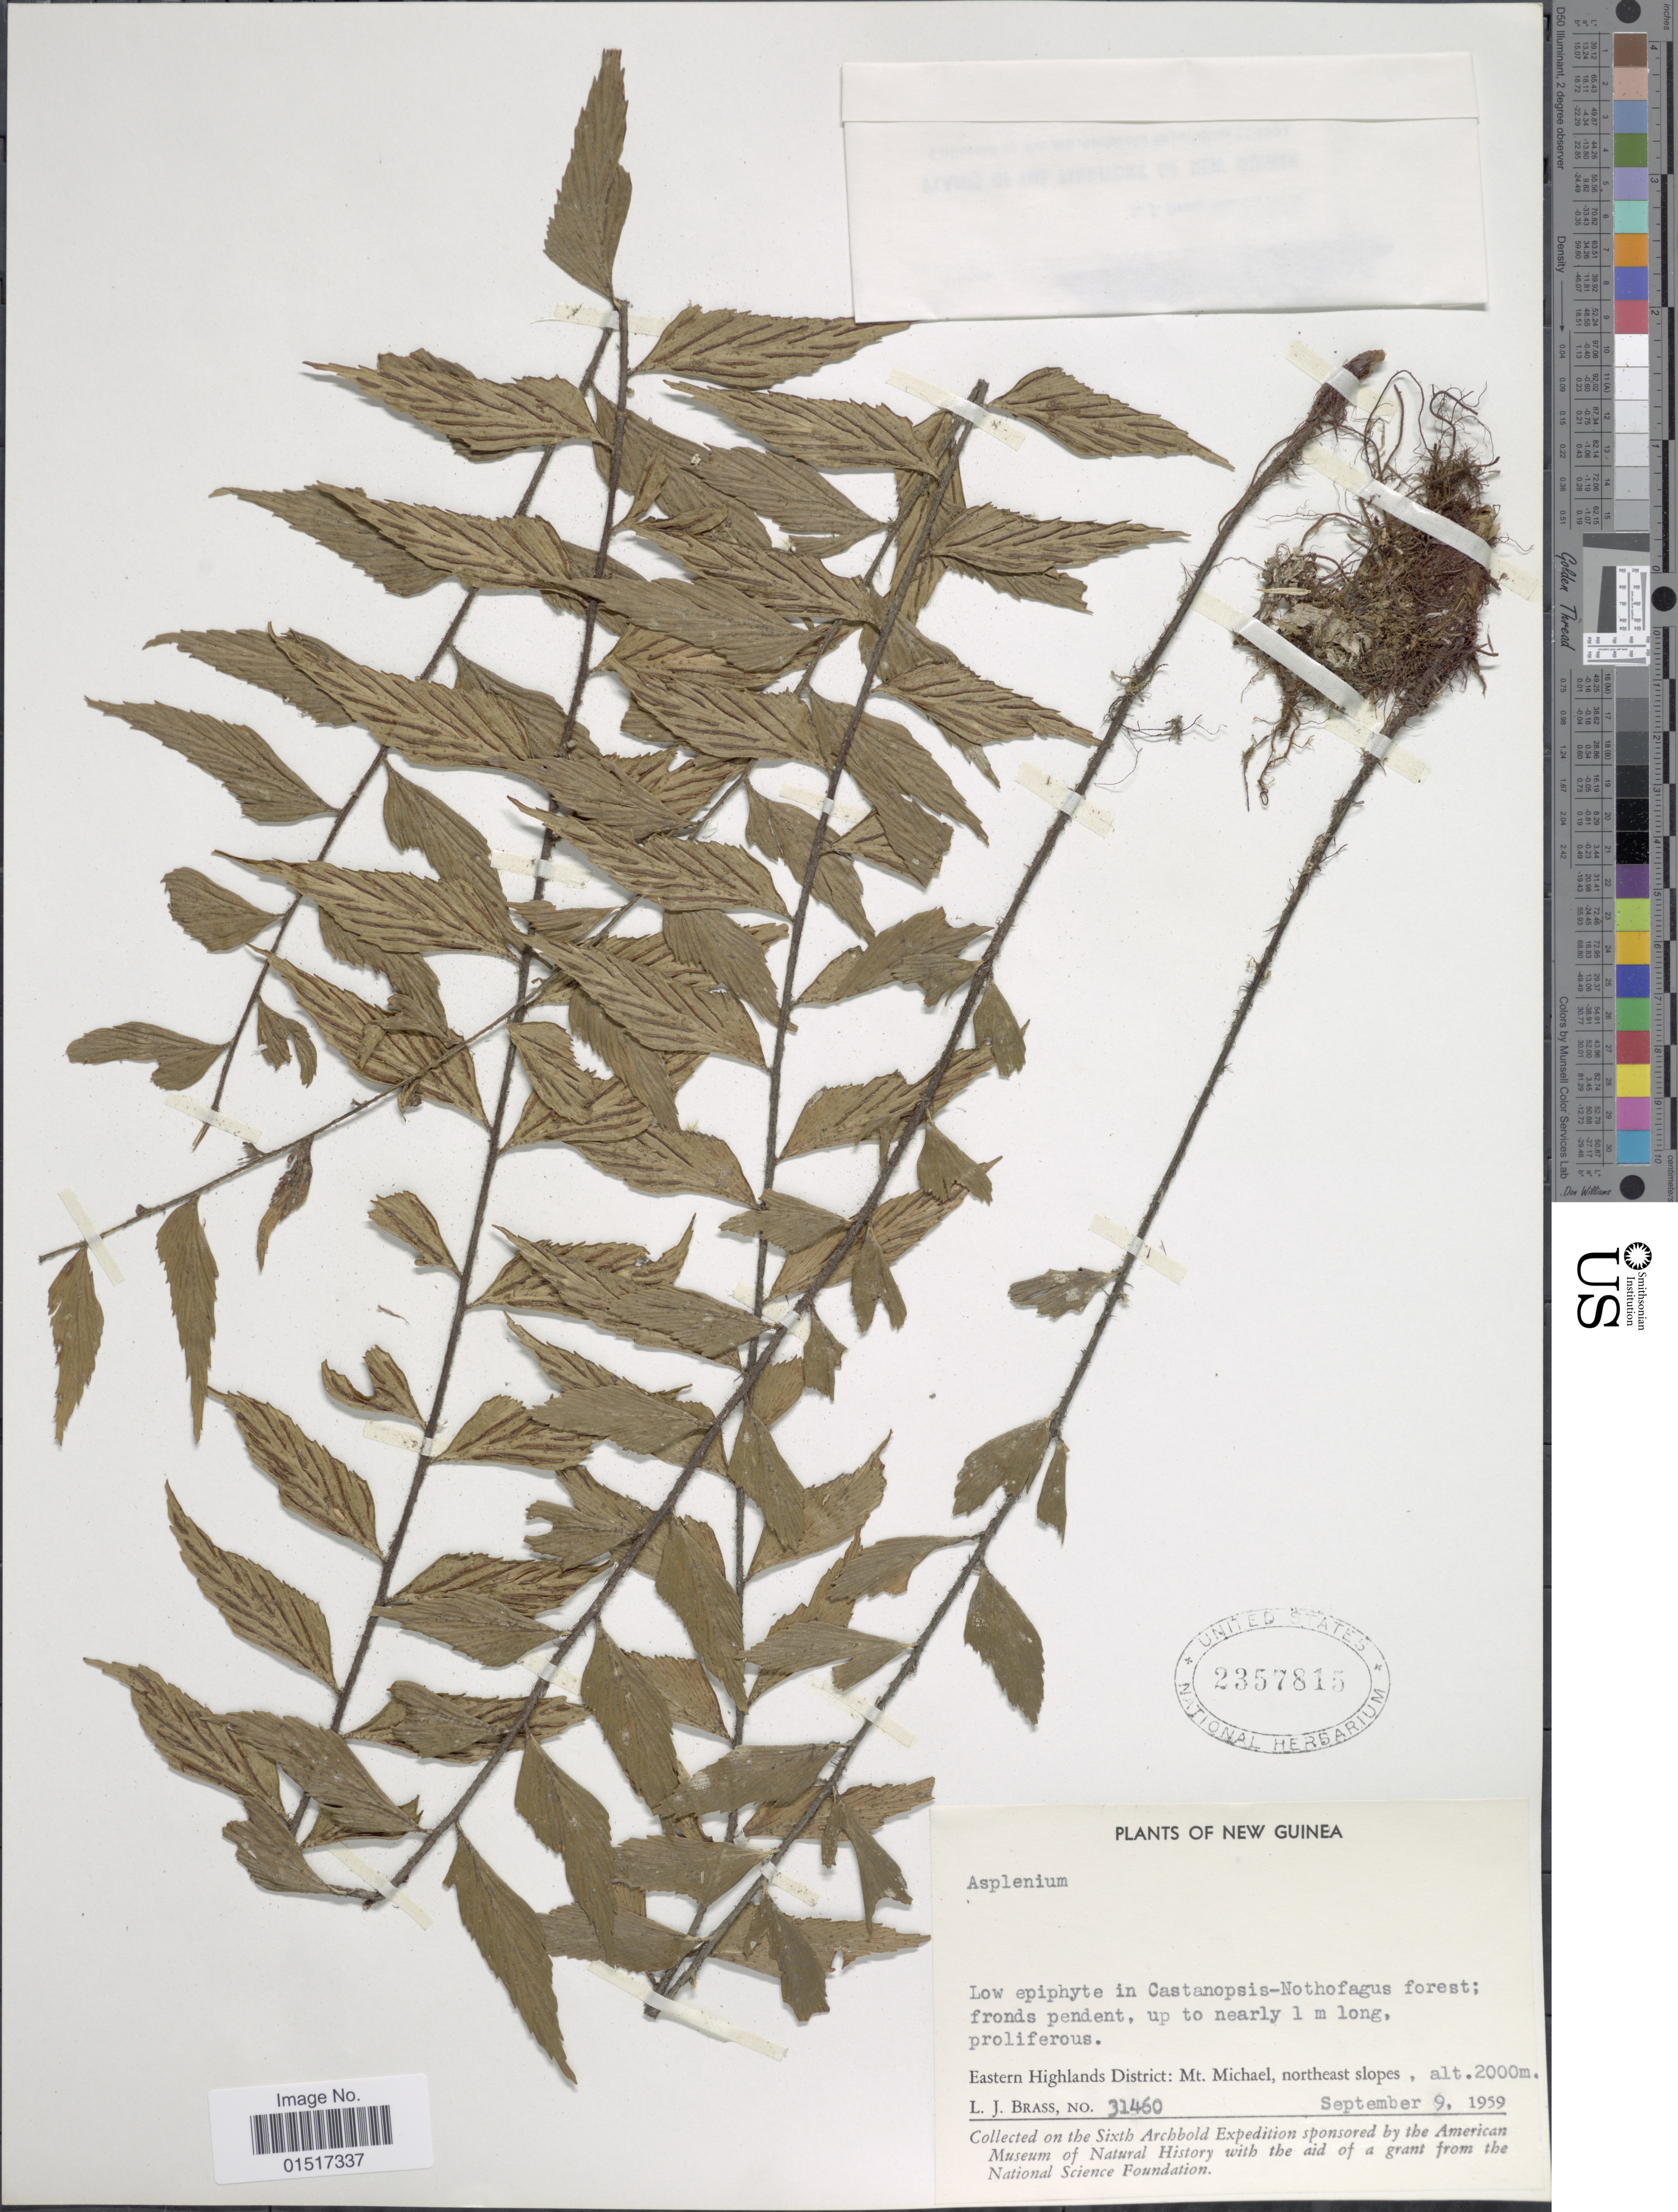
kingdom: Plantae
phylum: Tracheophyta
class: Polypodiopsida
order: Polypodiales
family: Aspleniaceae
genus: Asplenium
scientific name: Asplenium sp.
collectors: L. J. Brass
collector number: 31460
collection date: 1959-09-09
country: Papua New Guinea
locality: New Guinea. Eastern Highlands District: Mt. Michael, northeast slopes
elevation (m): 2000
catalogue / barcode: US 2357815